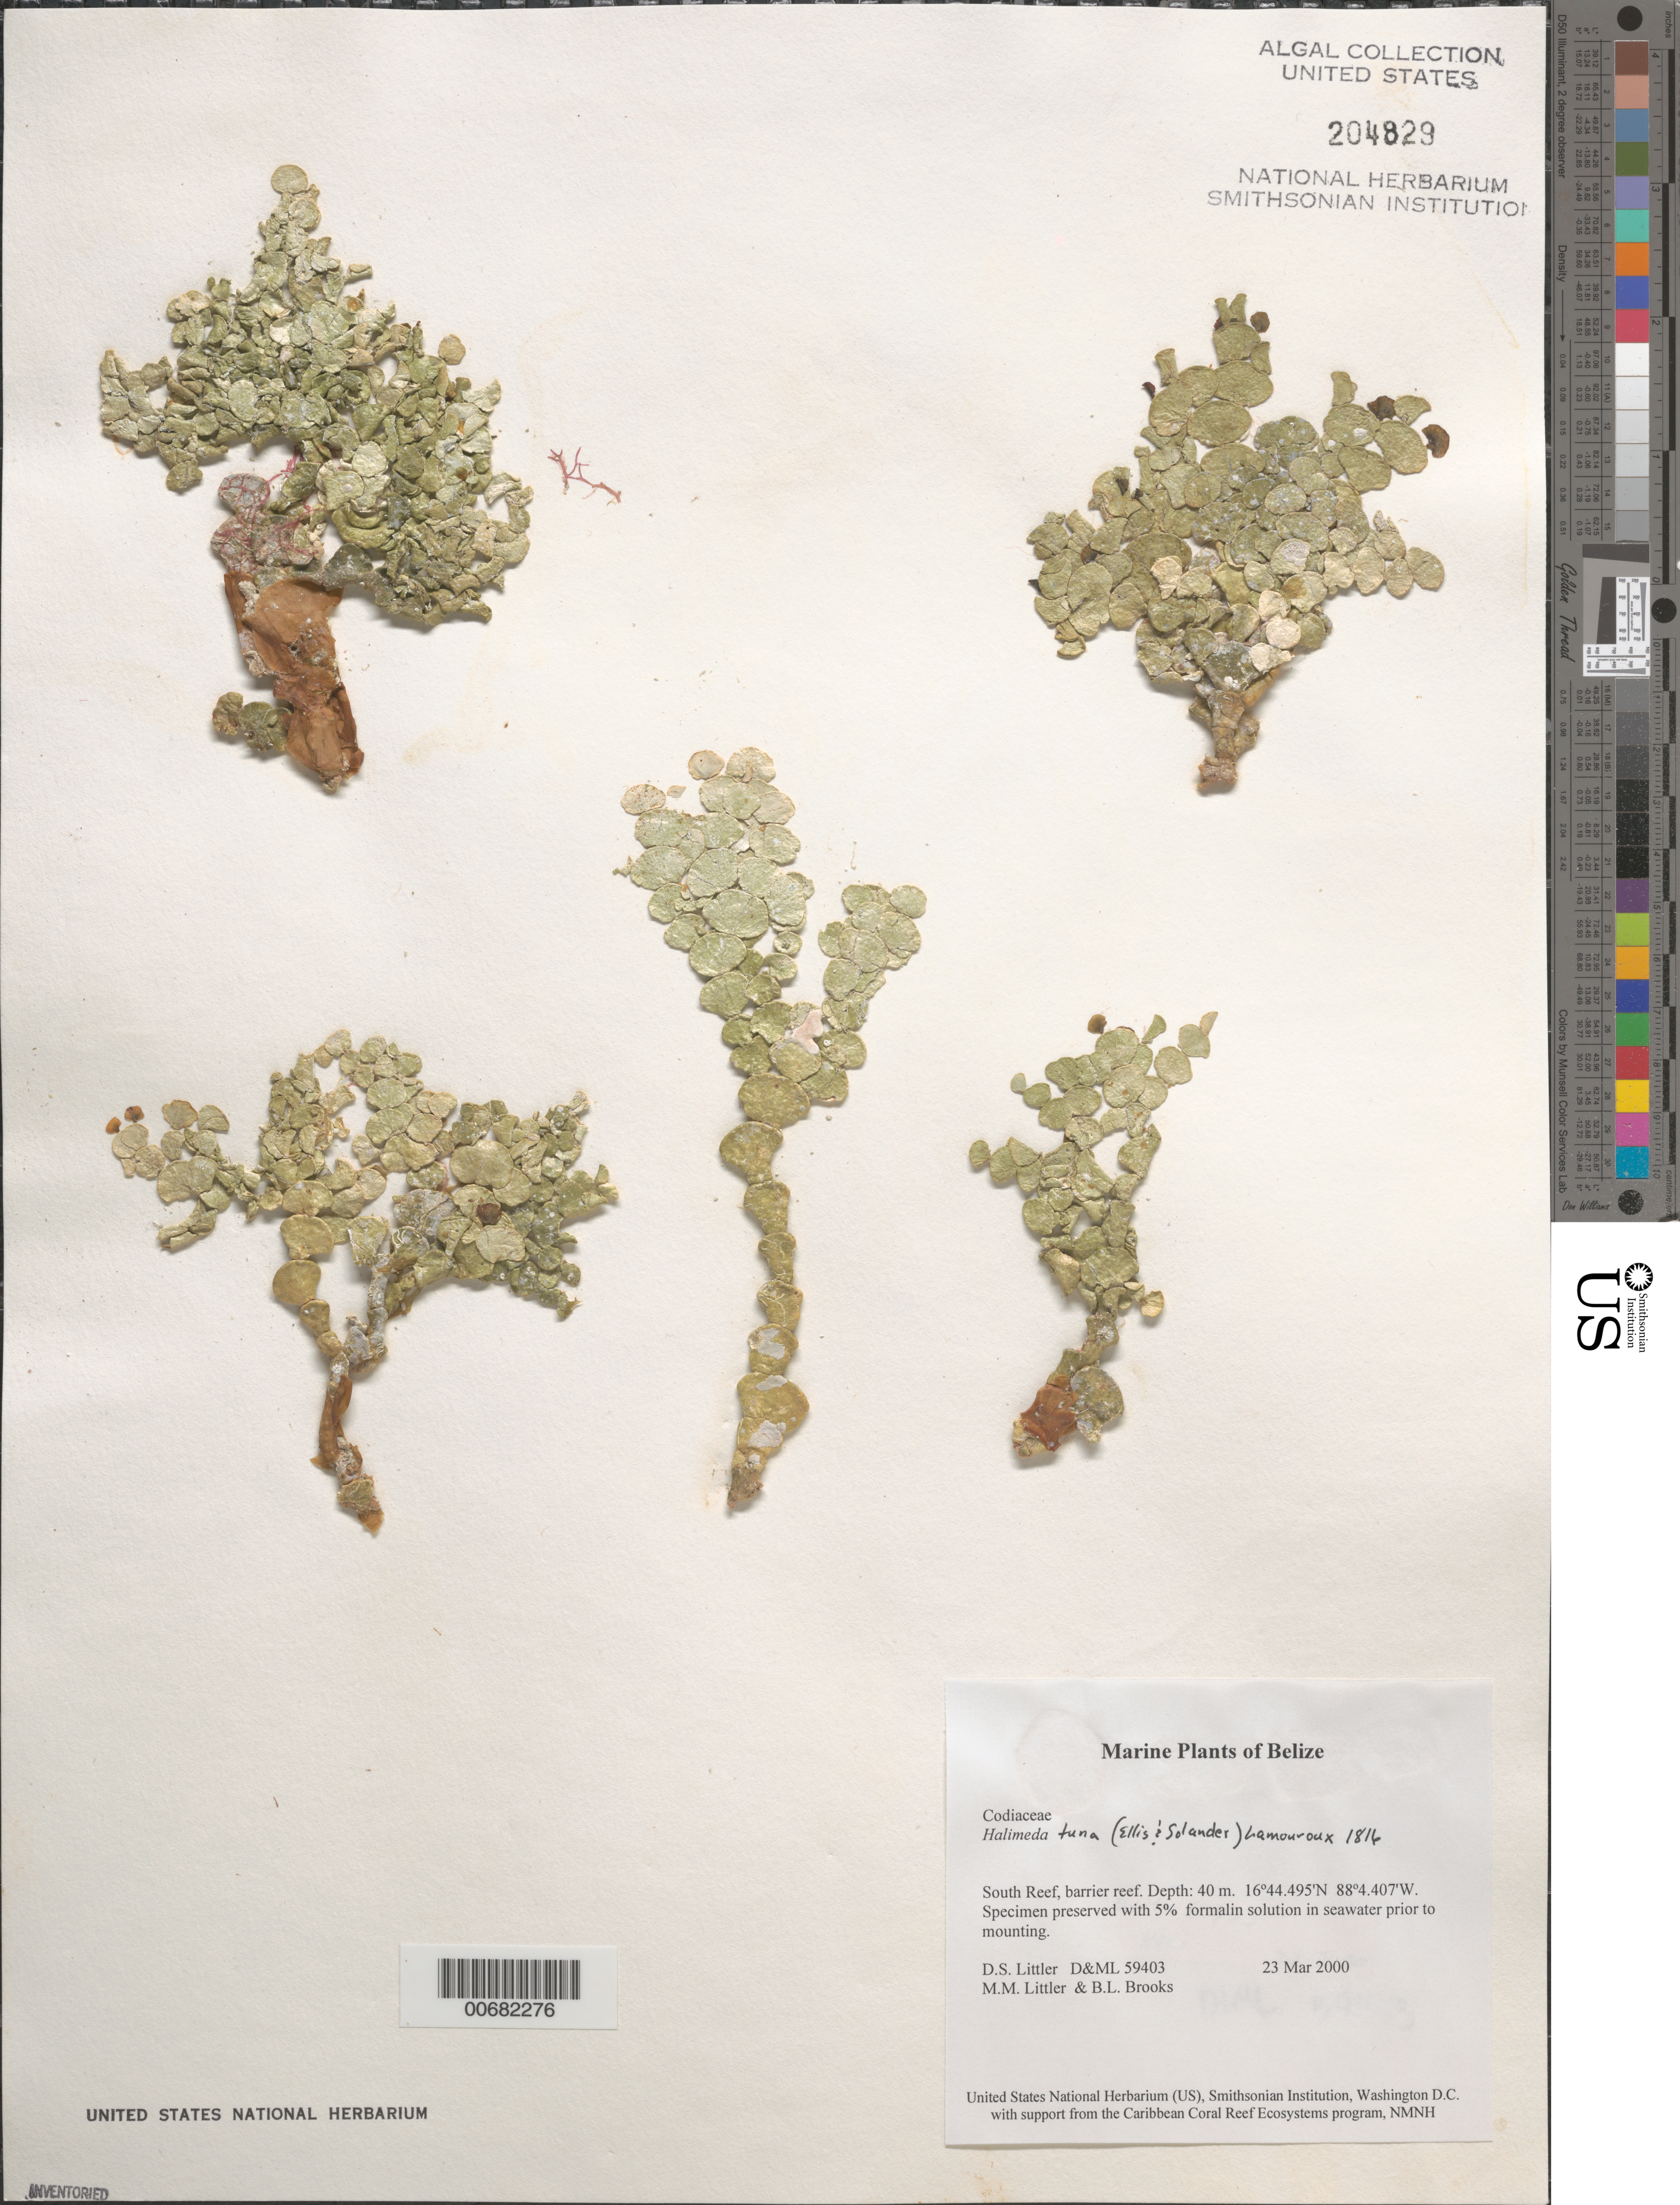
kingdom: Plantae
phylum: Chlorophyta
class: Ulvophyceae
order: Bryopsidales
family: Halimedaceae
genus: Halimeda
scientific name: Halimeda tuna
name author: (J. Ellis & Sol.) J.V.Lamouroux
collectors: M. M. Littler, D. S. Littler & B. Brooks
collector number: D&ML 59403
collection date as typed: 23 Mar 2000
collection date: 2000-03-23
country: Belize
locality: South Reef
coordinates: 16 44.495' N, 88 4.407' W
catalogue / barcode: US 204829